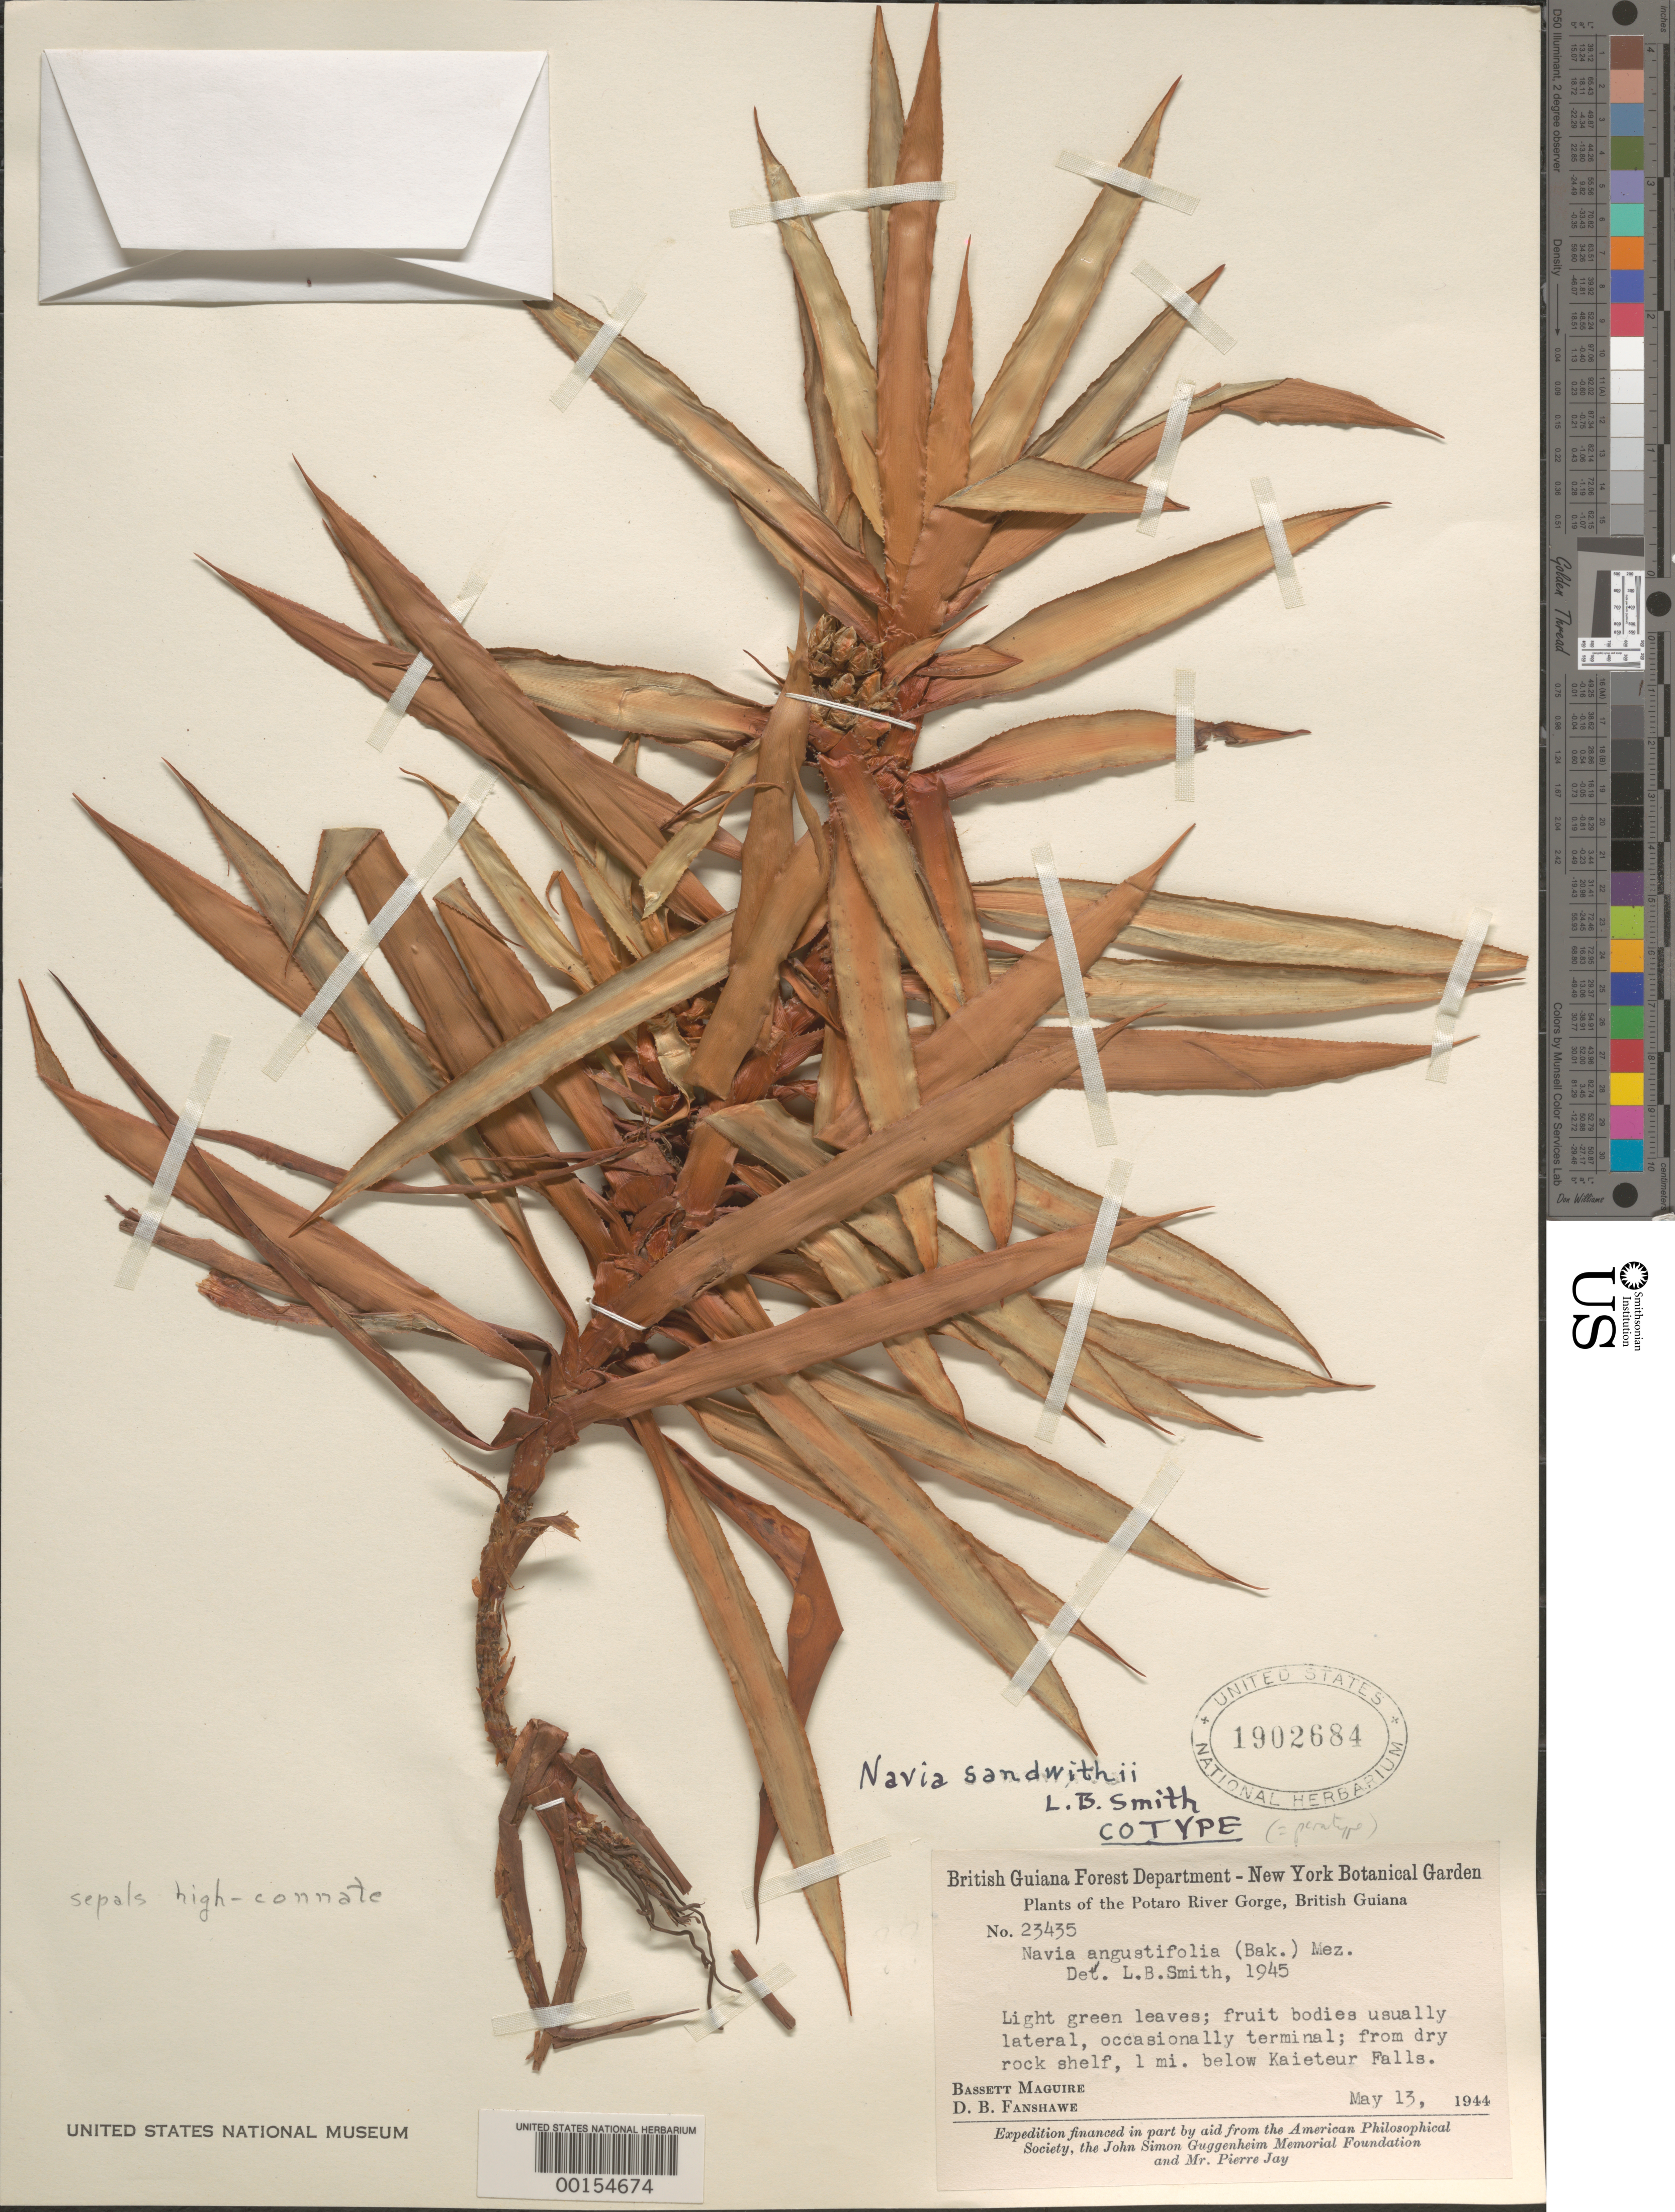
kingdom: Plantae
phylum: Tracheophyta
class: Liliopsida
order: Poales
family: Bromeliaceae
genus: Navia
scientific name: Navia sandwithii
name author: L.B. Sm.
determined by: Smith, Lyman B., (US), NMNH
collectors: B. Maguire & D. B. Fanshawe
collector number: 23435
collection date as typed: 13-May-44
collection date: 1944-05-13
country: Guyana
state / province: Potaro-Siparuni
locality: Potaro River Gorge, 1 mile below Kaieteur Falls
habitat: Dry rock shelf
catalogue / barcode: US 1902684